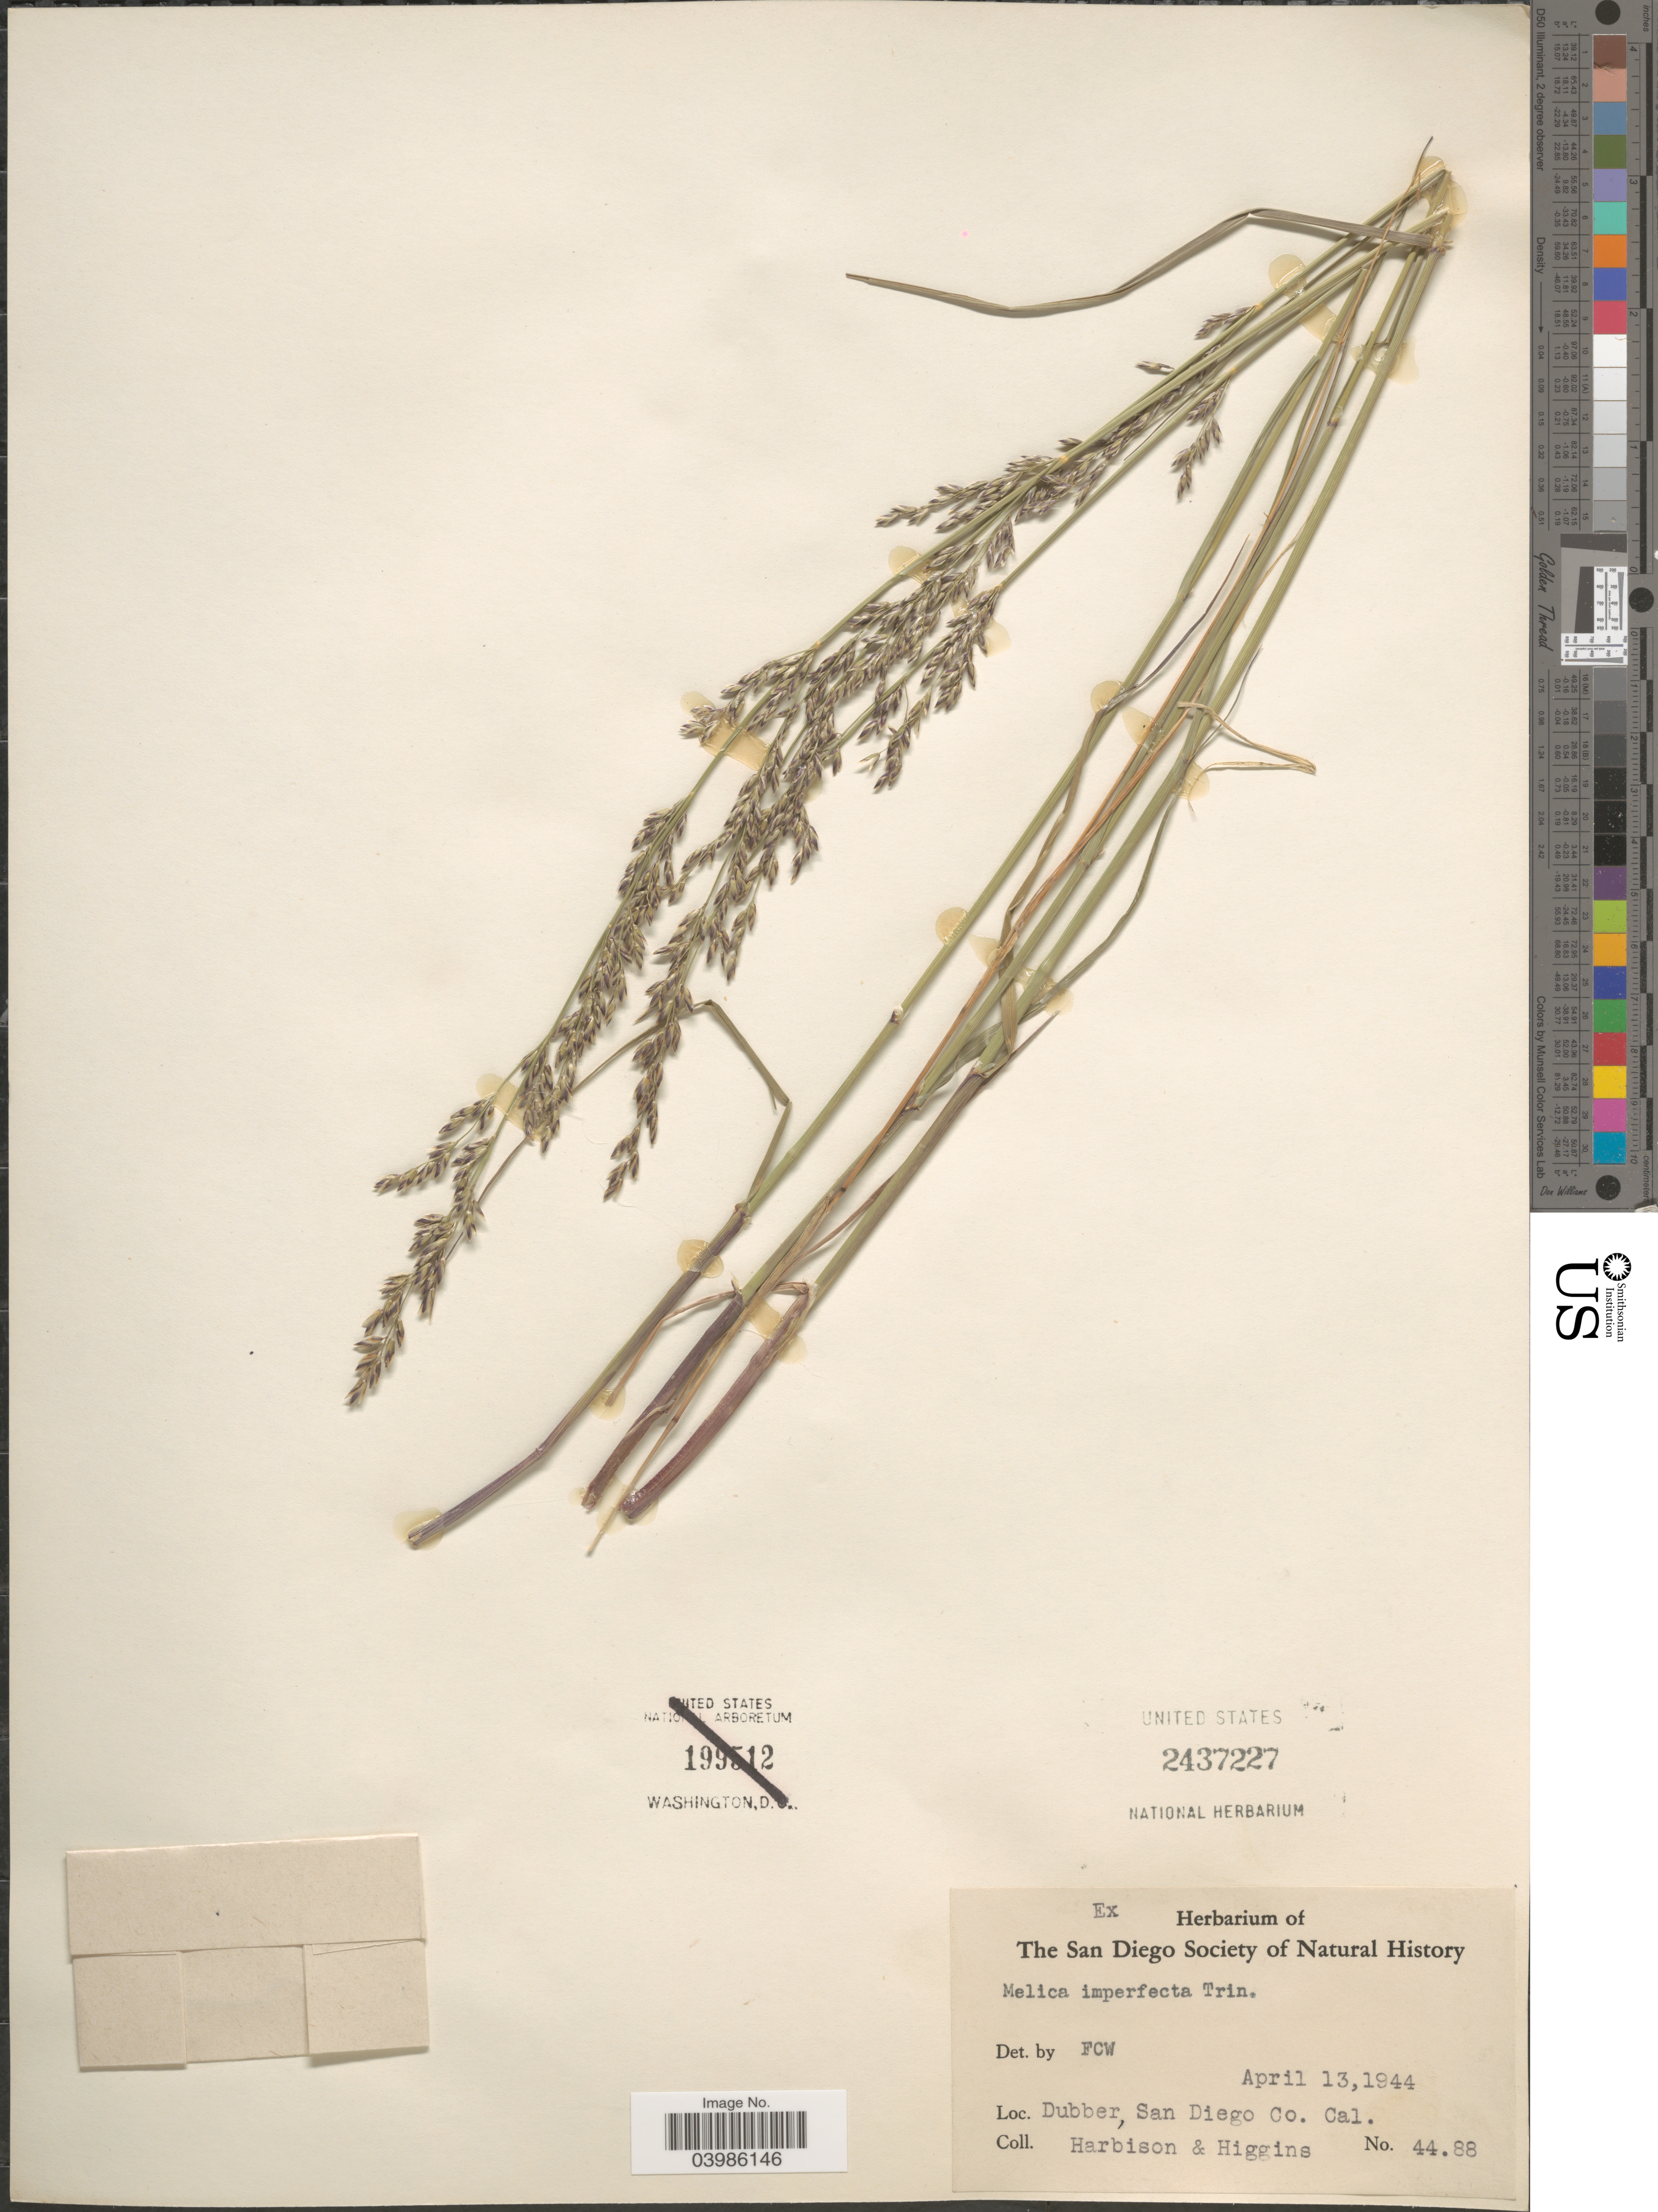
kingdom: Plantae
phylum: Tracheophyta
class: Liliopsida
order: Poales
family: Poaceae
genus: Melica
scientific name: Melica imperfecta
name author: Trin.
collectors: -- Higgins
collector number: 4488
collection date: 1944-04-13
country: United States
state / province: California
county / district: San Diego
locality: Dubber, San Diego Co.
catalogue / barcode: US 2437227